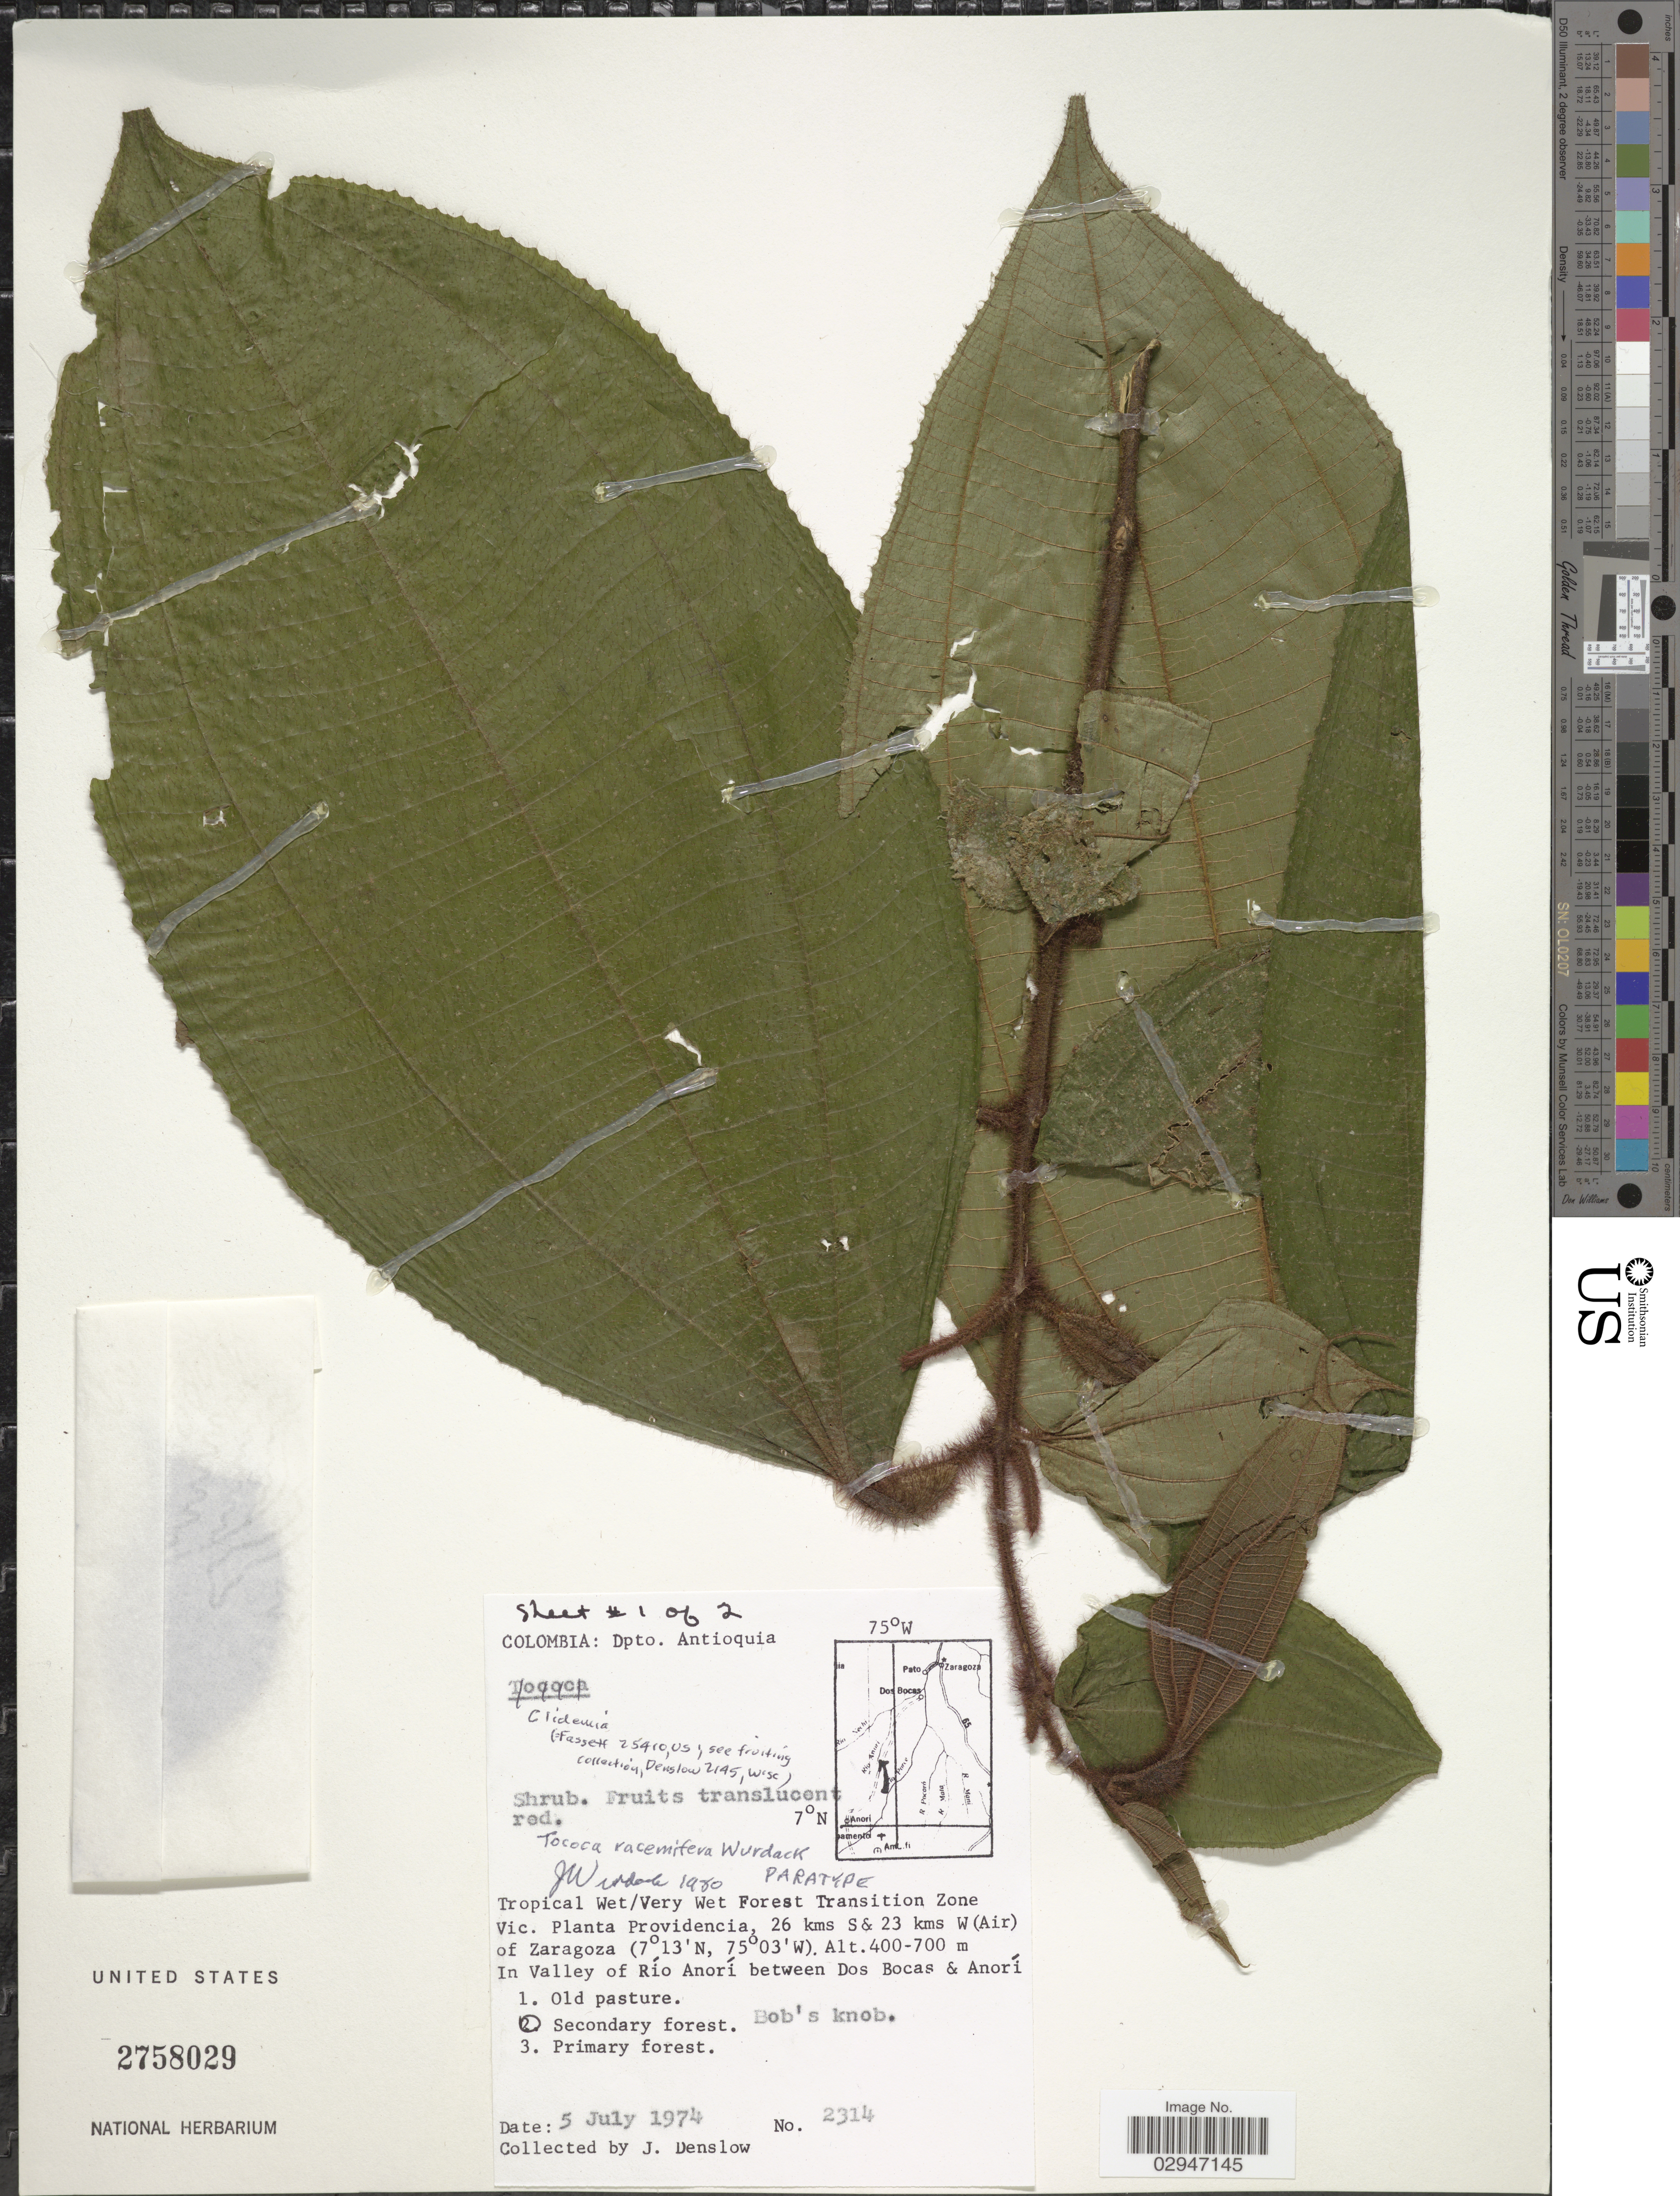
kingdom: Plantae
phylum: Tracheophyta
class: Magnoliopsida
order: Myrtales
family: Melastomataceae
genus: Tococa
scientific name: Tococa racemifera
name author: Wurdack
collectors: J. Denslow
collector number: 2314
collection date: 1974-07-05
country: Colombia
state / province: Antioquia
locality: Dpto. Antioquia. Vic. Planta Providencia, 26 kms S & 23 kms W (Air) of Zaragoza. In Valley of Río Anorí between Dos Bocas & Anorí.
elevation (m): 400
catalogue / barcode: US 2758029